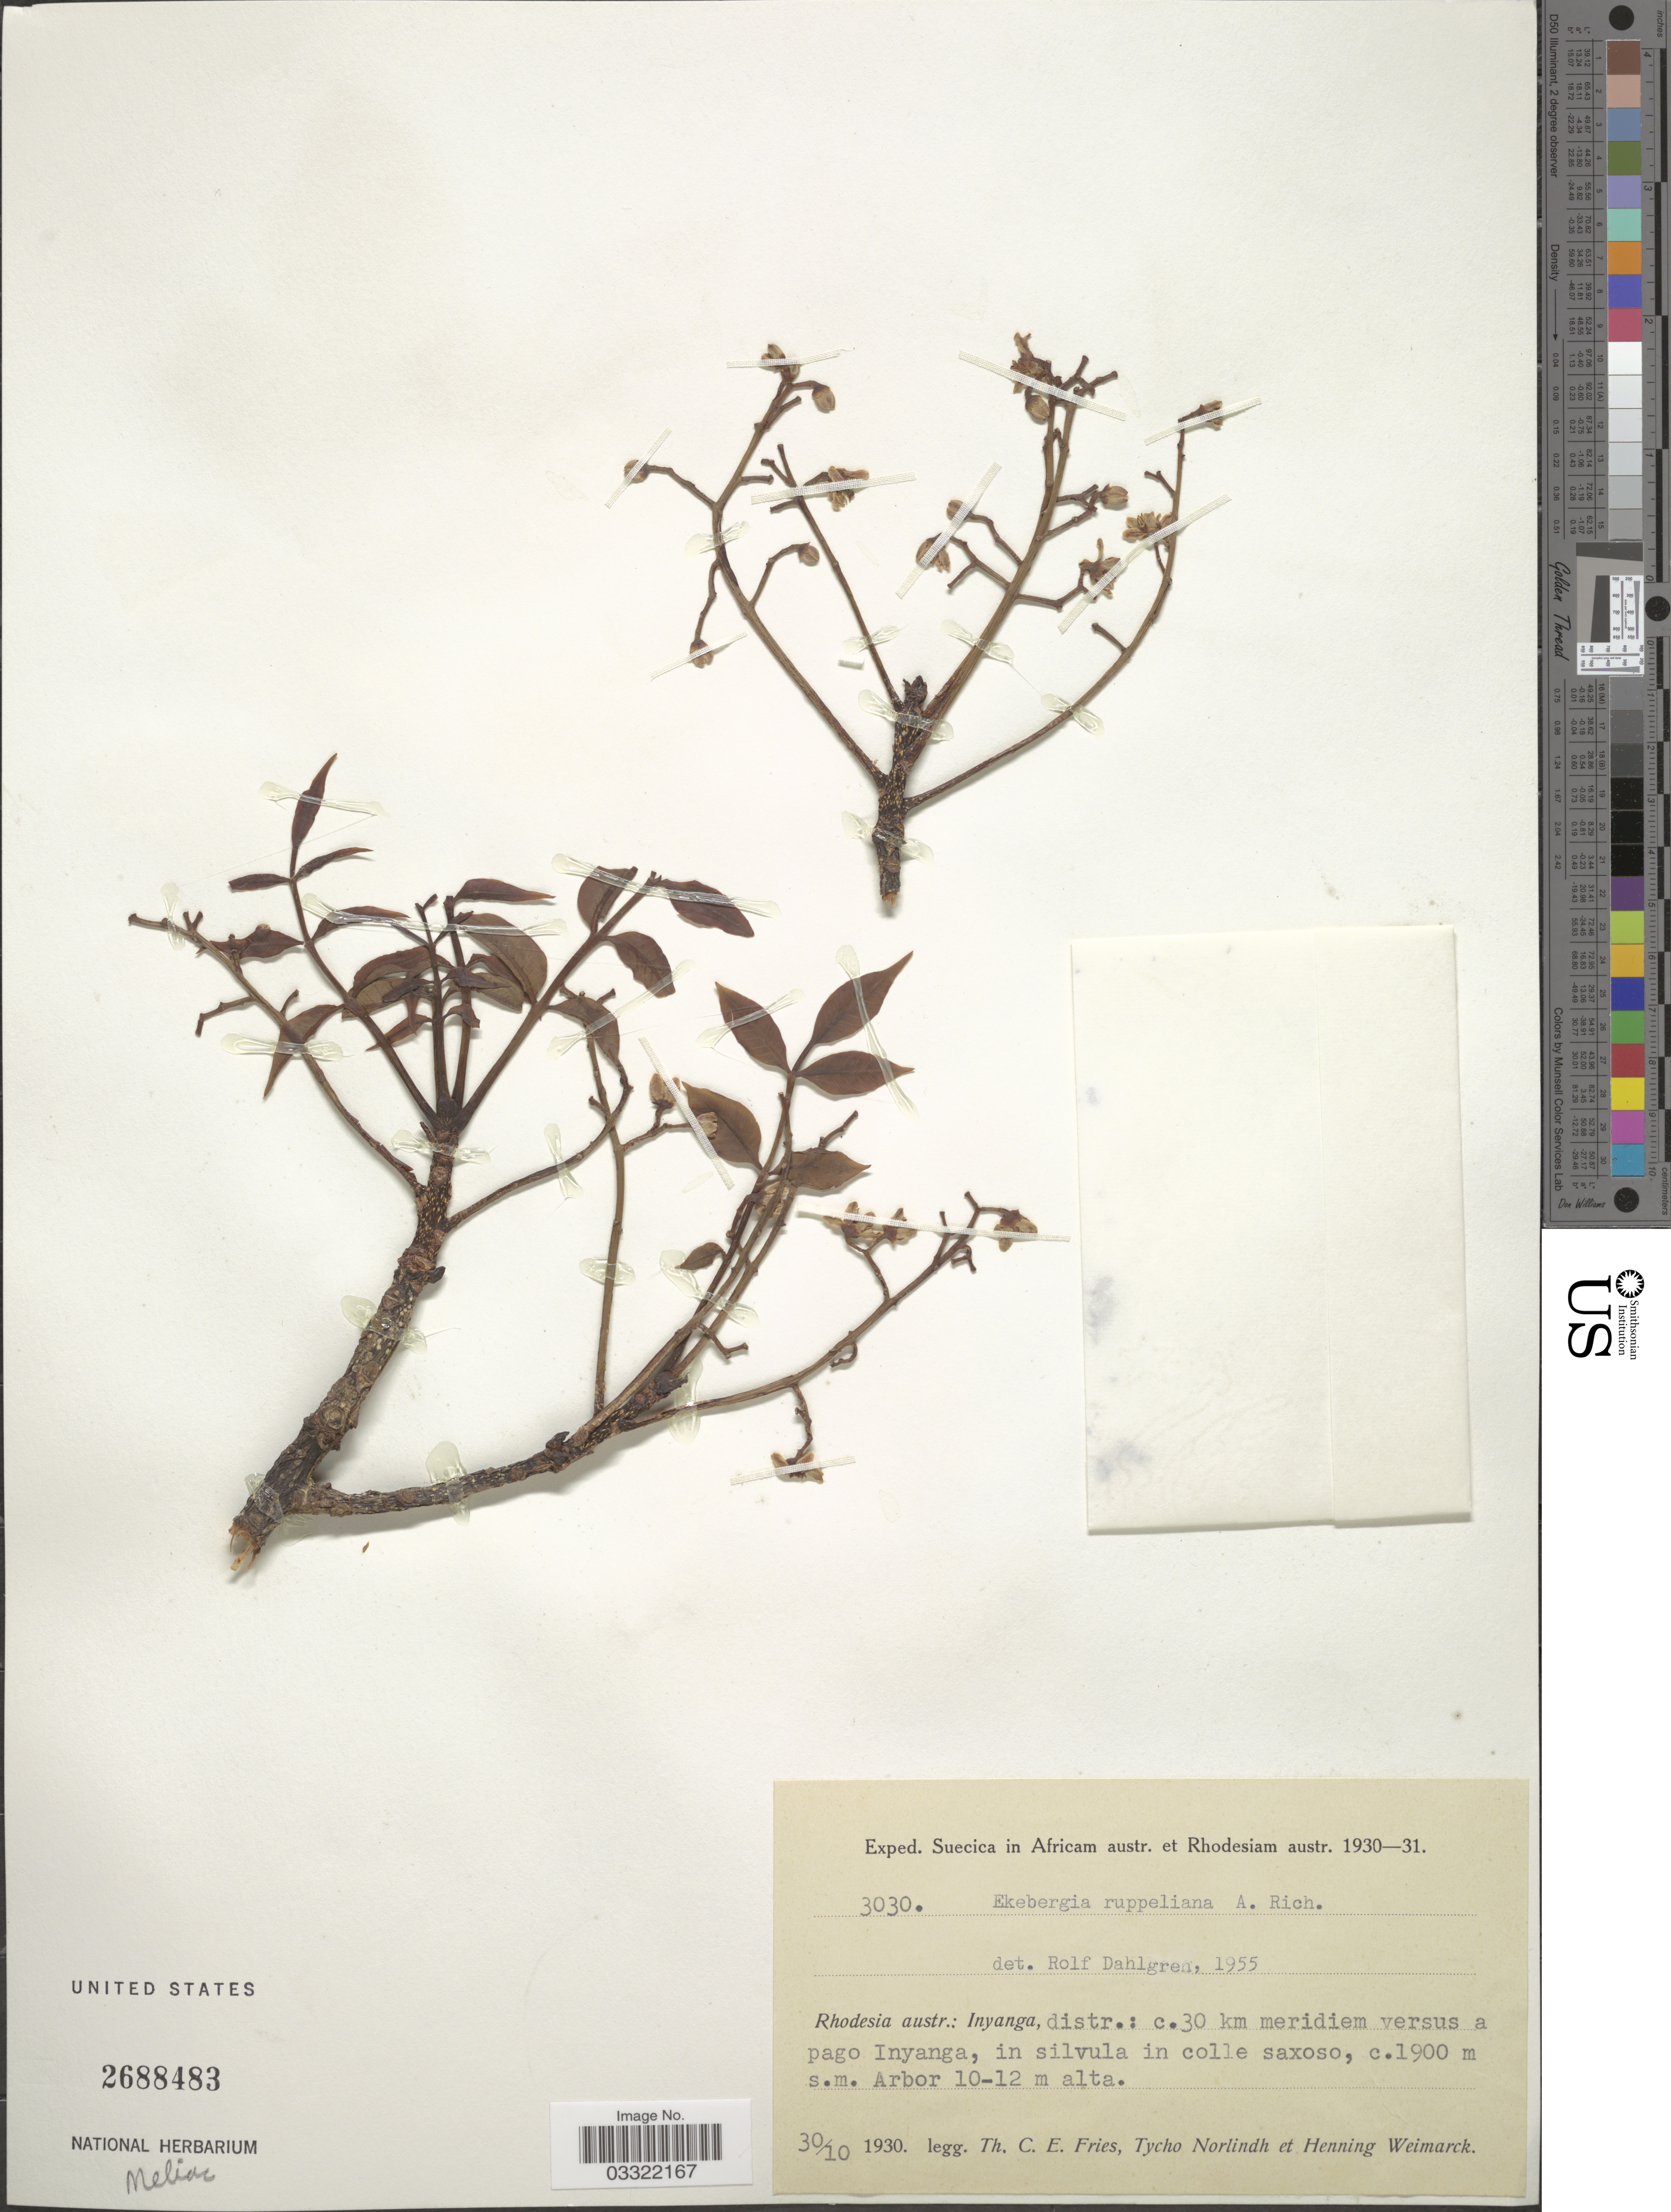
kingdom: Plantae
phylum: Tracheophyta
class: Magnoliopsida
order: Sapindales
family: Meliaceae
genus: Ekebergia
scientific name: Ekebergia rueppelliana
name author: (Fresen.) A. Rich.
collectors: T. C. E. Fries, N. T. Norlindh & H. Weimarck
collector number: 3030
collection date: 1930-10-30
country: Zimbabwe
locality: Rhodesia austr.: Inyanga, distr.: c. 30 km meridiem versus a pago Inyanga, in silvula in colle saxoso.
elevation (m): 1900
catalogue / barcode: US 2688483